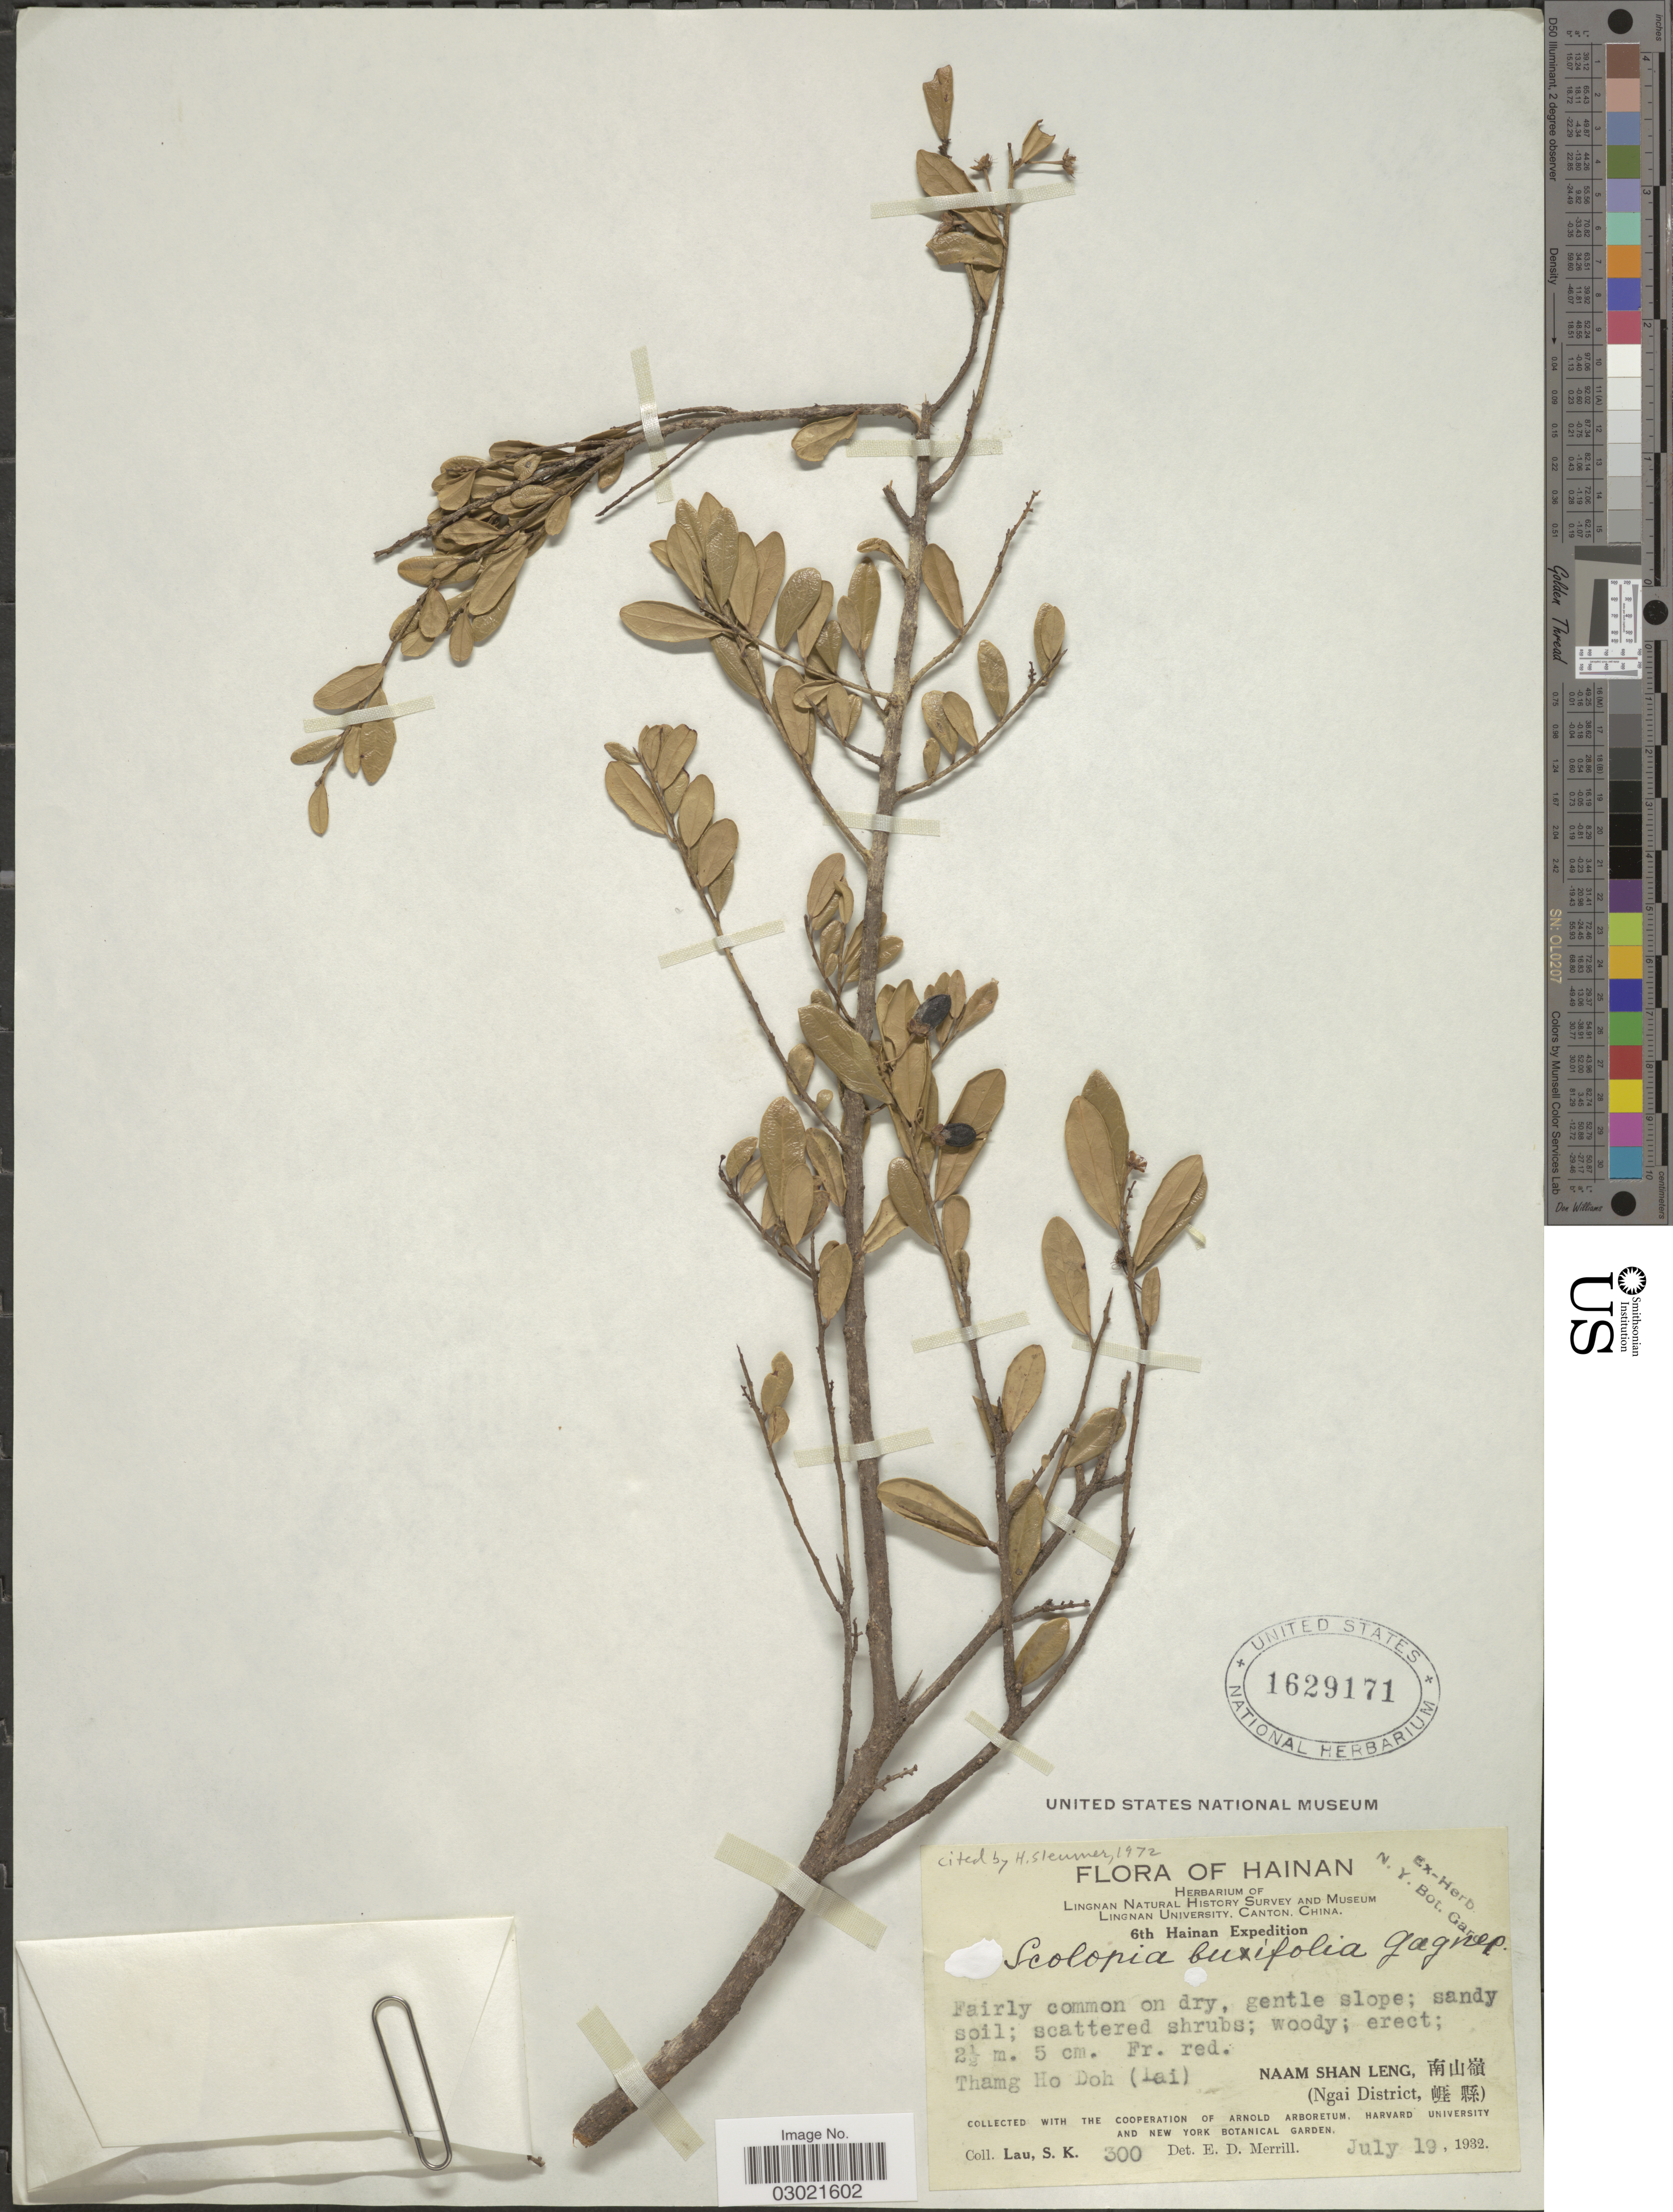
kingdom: Plantae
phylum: Tracheophyta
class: Magnoliopsida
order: Malpighiales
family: Salicaceae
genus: Scolopia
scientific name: Scolopia buxifolia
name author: Gagnep.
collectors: S. K. Lau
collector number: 300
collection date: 1932-07-19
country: China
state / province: Hainan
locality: Thamg Ho Doh (Lai). Naam Shan Leng. (Ngai District).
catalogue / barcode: US 1629171